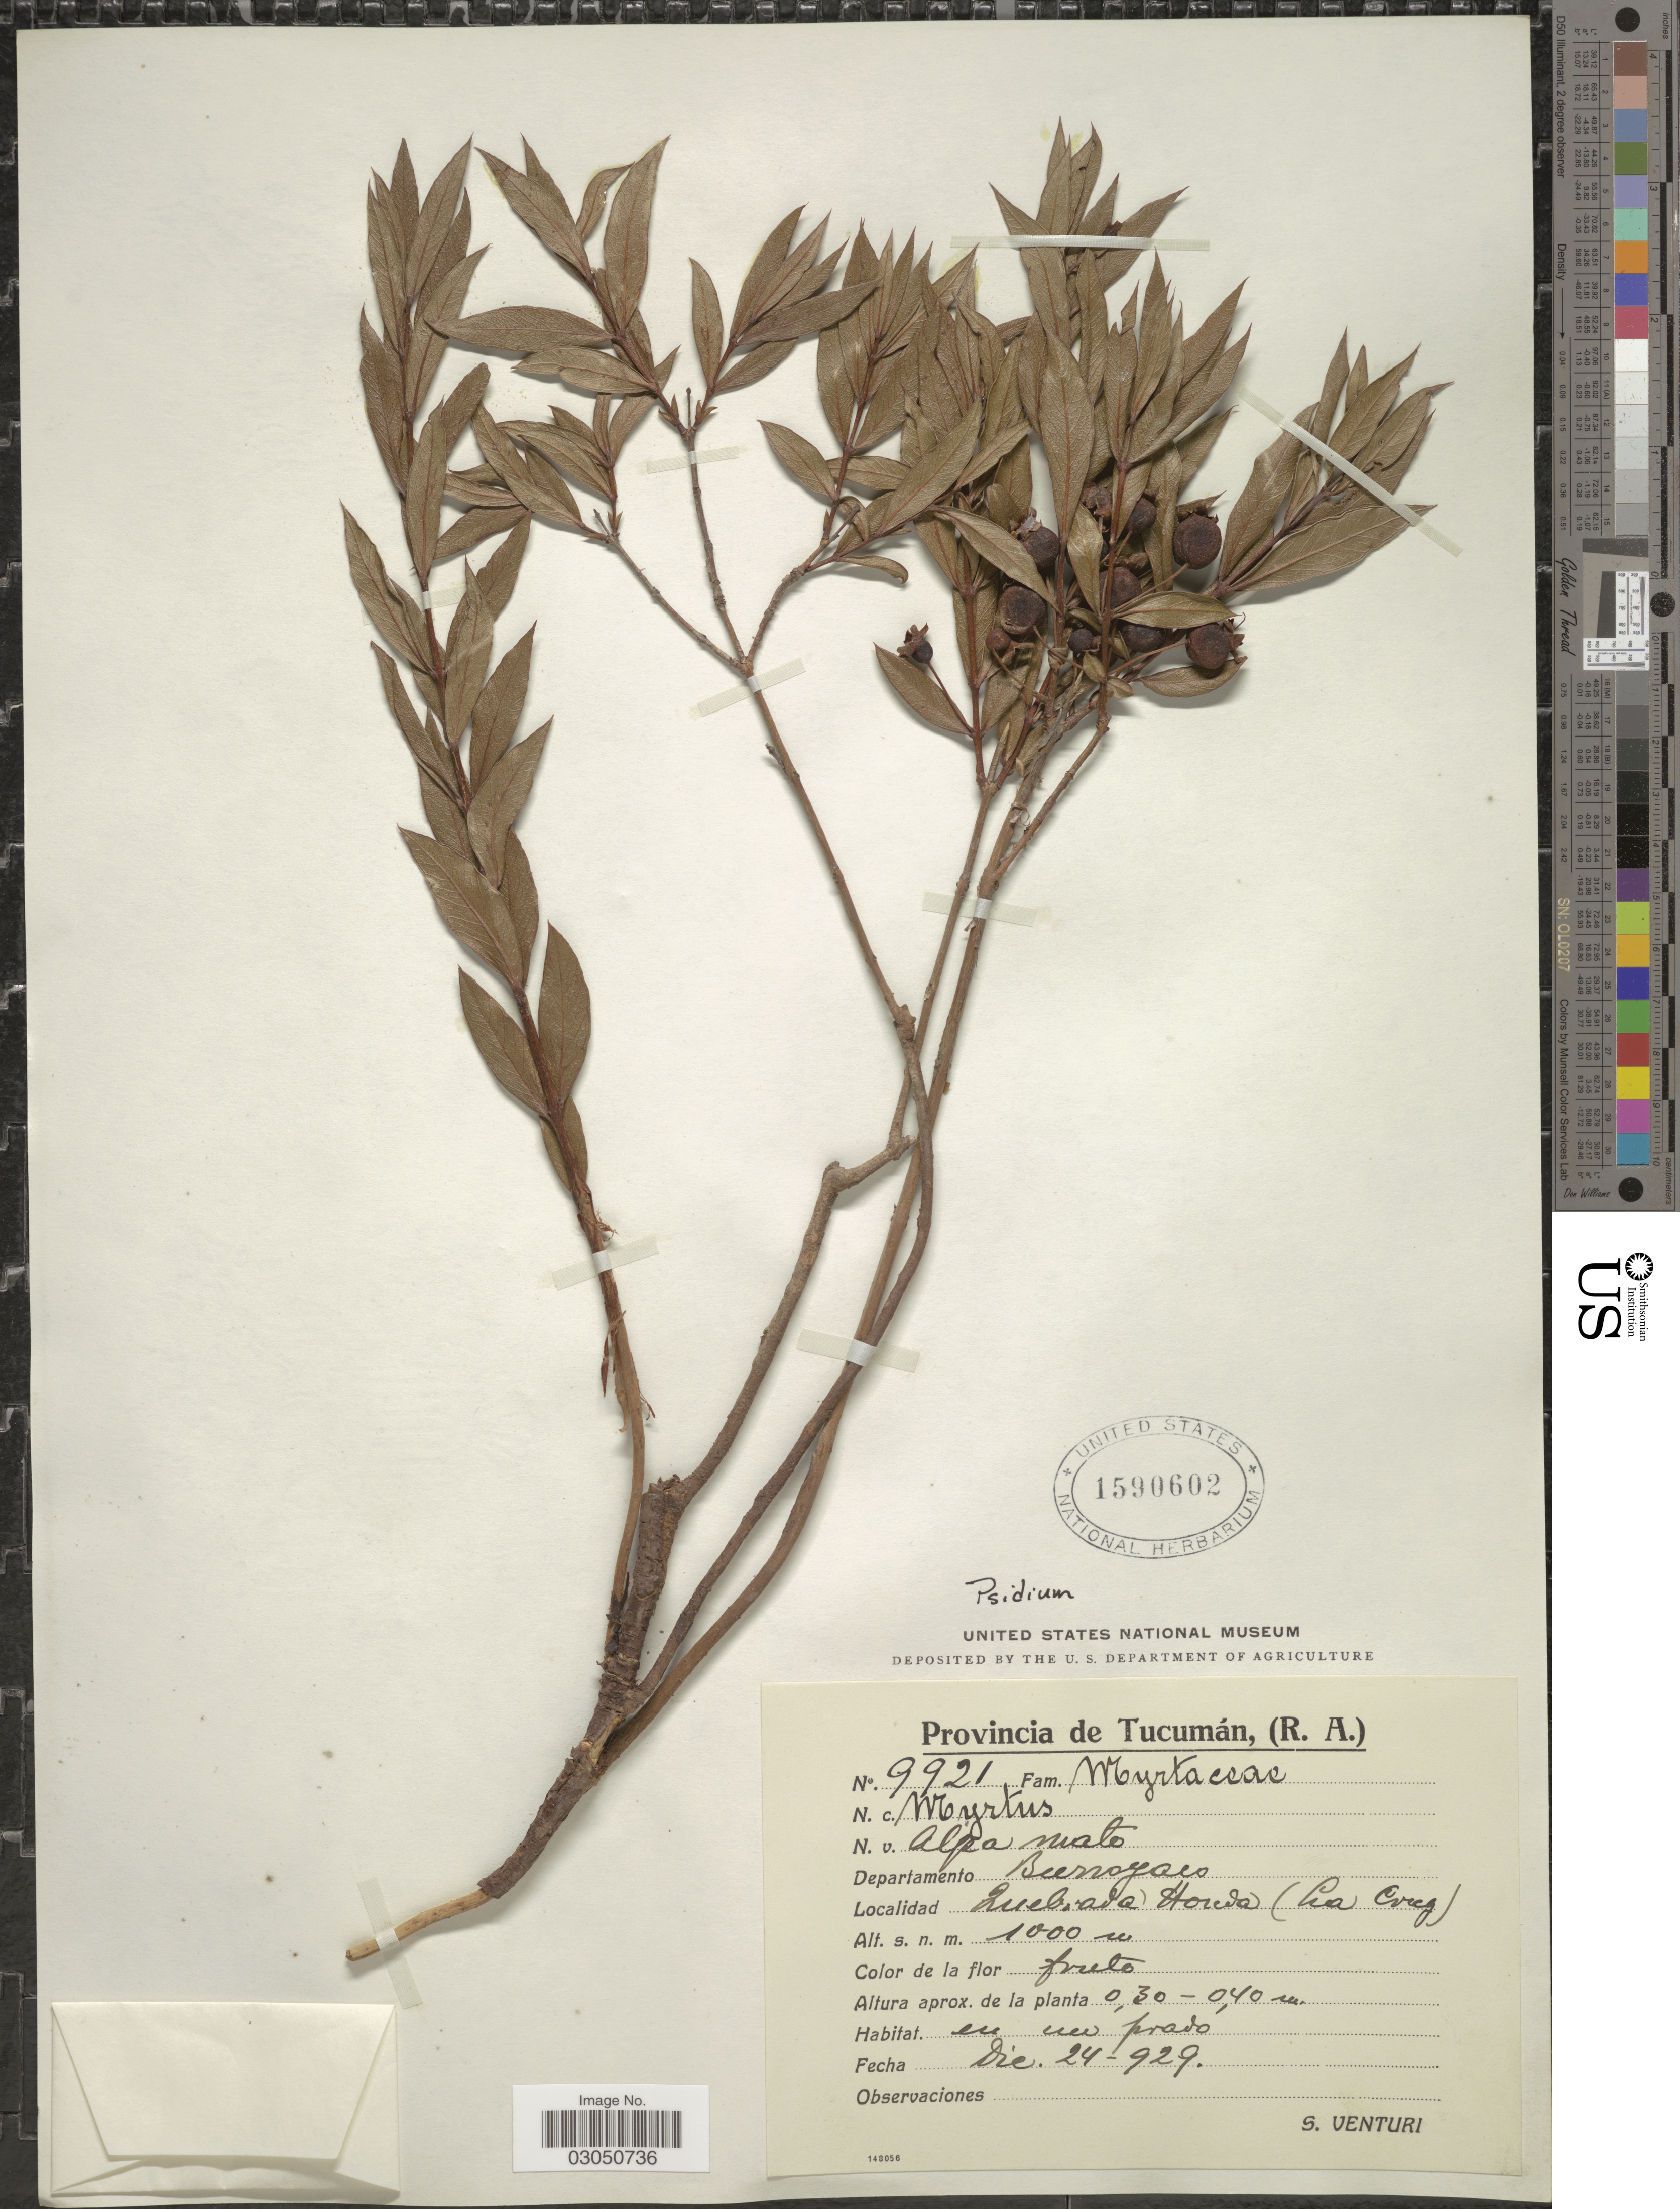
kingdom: Plantae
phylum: Tracheophyta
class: Magnoliopsida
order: Myrtales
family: Myrtaceae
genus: Psidium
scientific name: Psidium sp.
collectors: S. Venturi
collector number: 9921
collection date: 1929-12-24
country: Argentina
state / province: Tucuman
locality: Departamento Burroyaco, Quebrada Honda (La Cruz).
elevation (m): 1000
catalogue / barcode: US 1590602